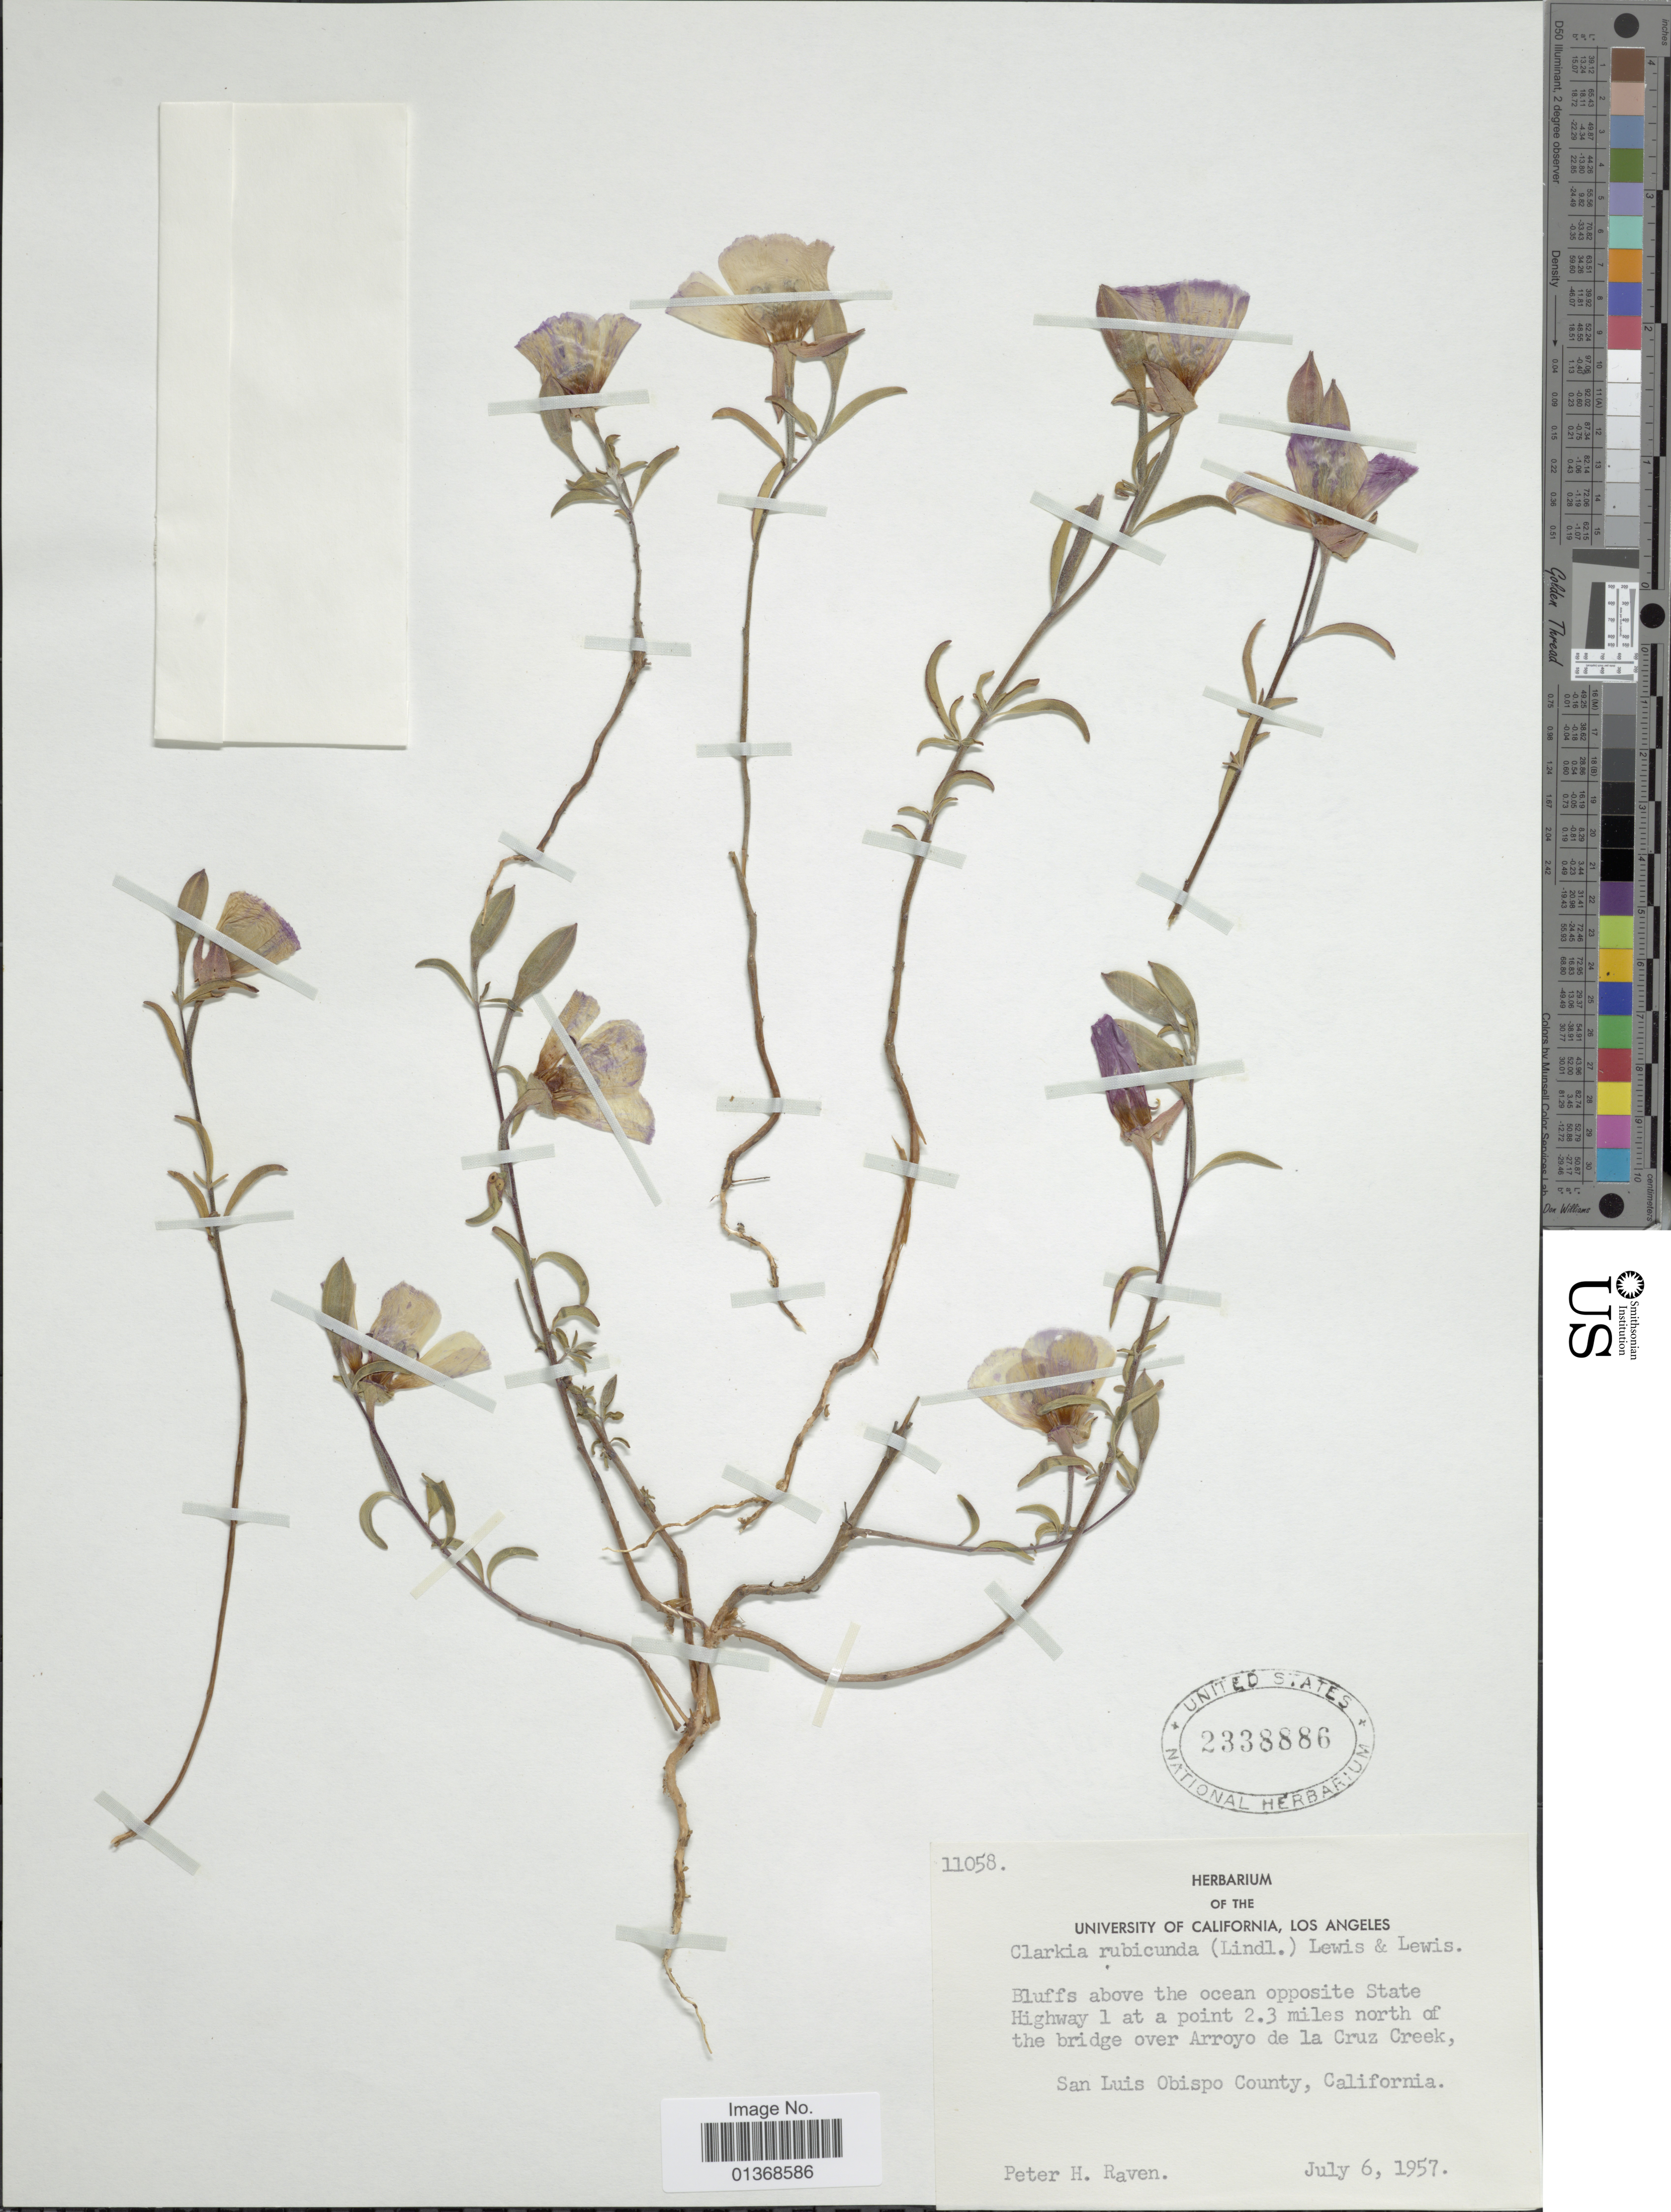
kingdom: Plantae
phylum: Tracheophyta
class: Magnoliopsida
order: Myrtales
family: Onagraceae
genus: Clarkia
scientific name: Clarkia rubicunda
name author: (Lindl.) F. H. Lewis & M.R. Lewis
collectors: P. H. Raven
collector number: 11058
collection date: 1957-07-06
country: United States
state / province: California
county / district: San Luis Obispo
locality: Bluffs above the ocean opposite State Highway 1 at a point 2.3 miles north of the bridge over Arroyo de la Cruz Creek, San Luis Obispo County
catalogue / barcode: US 2338886